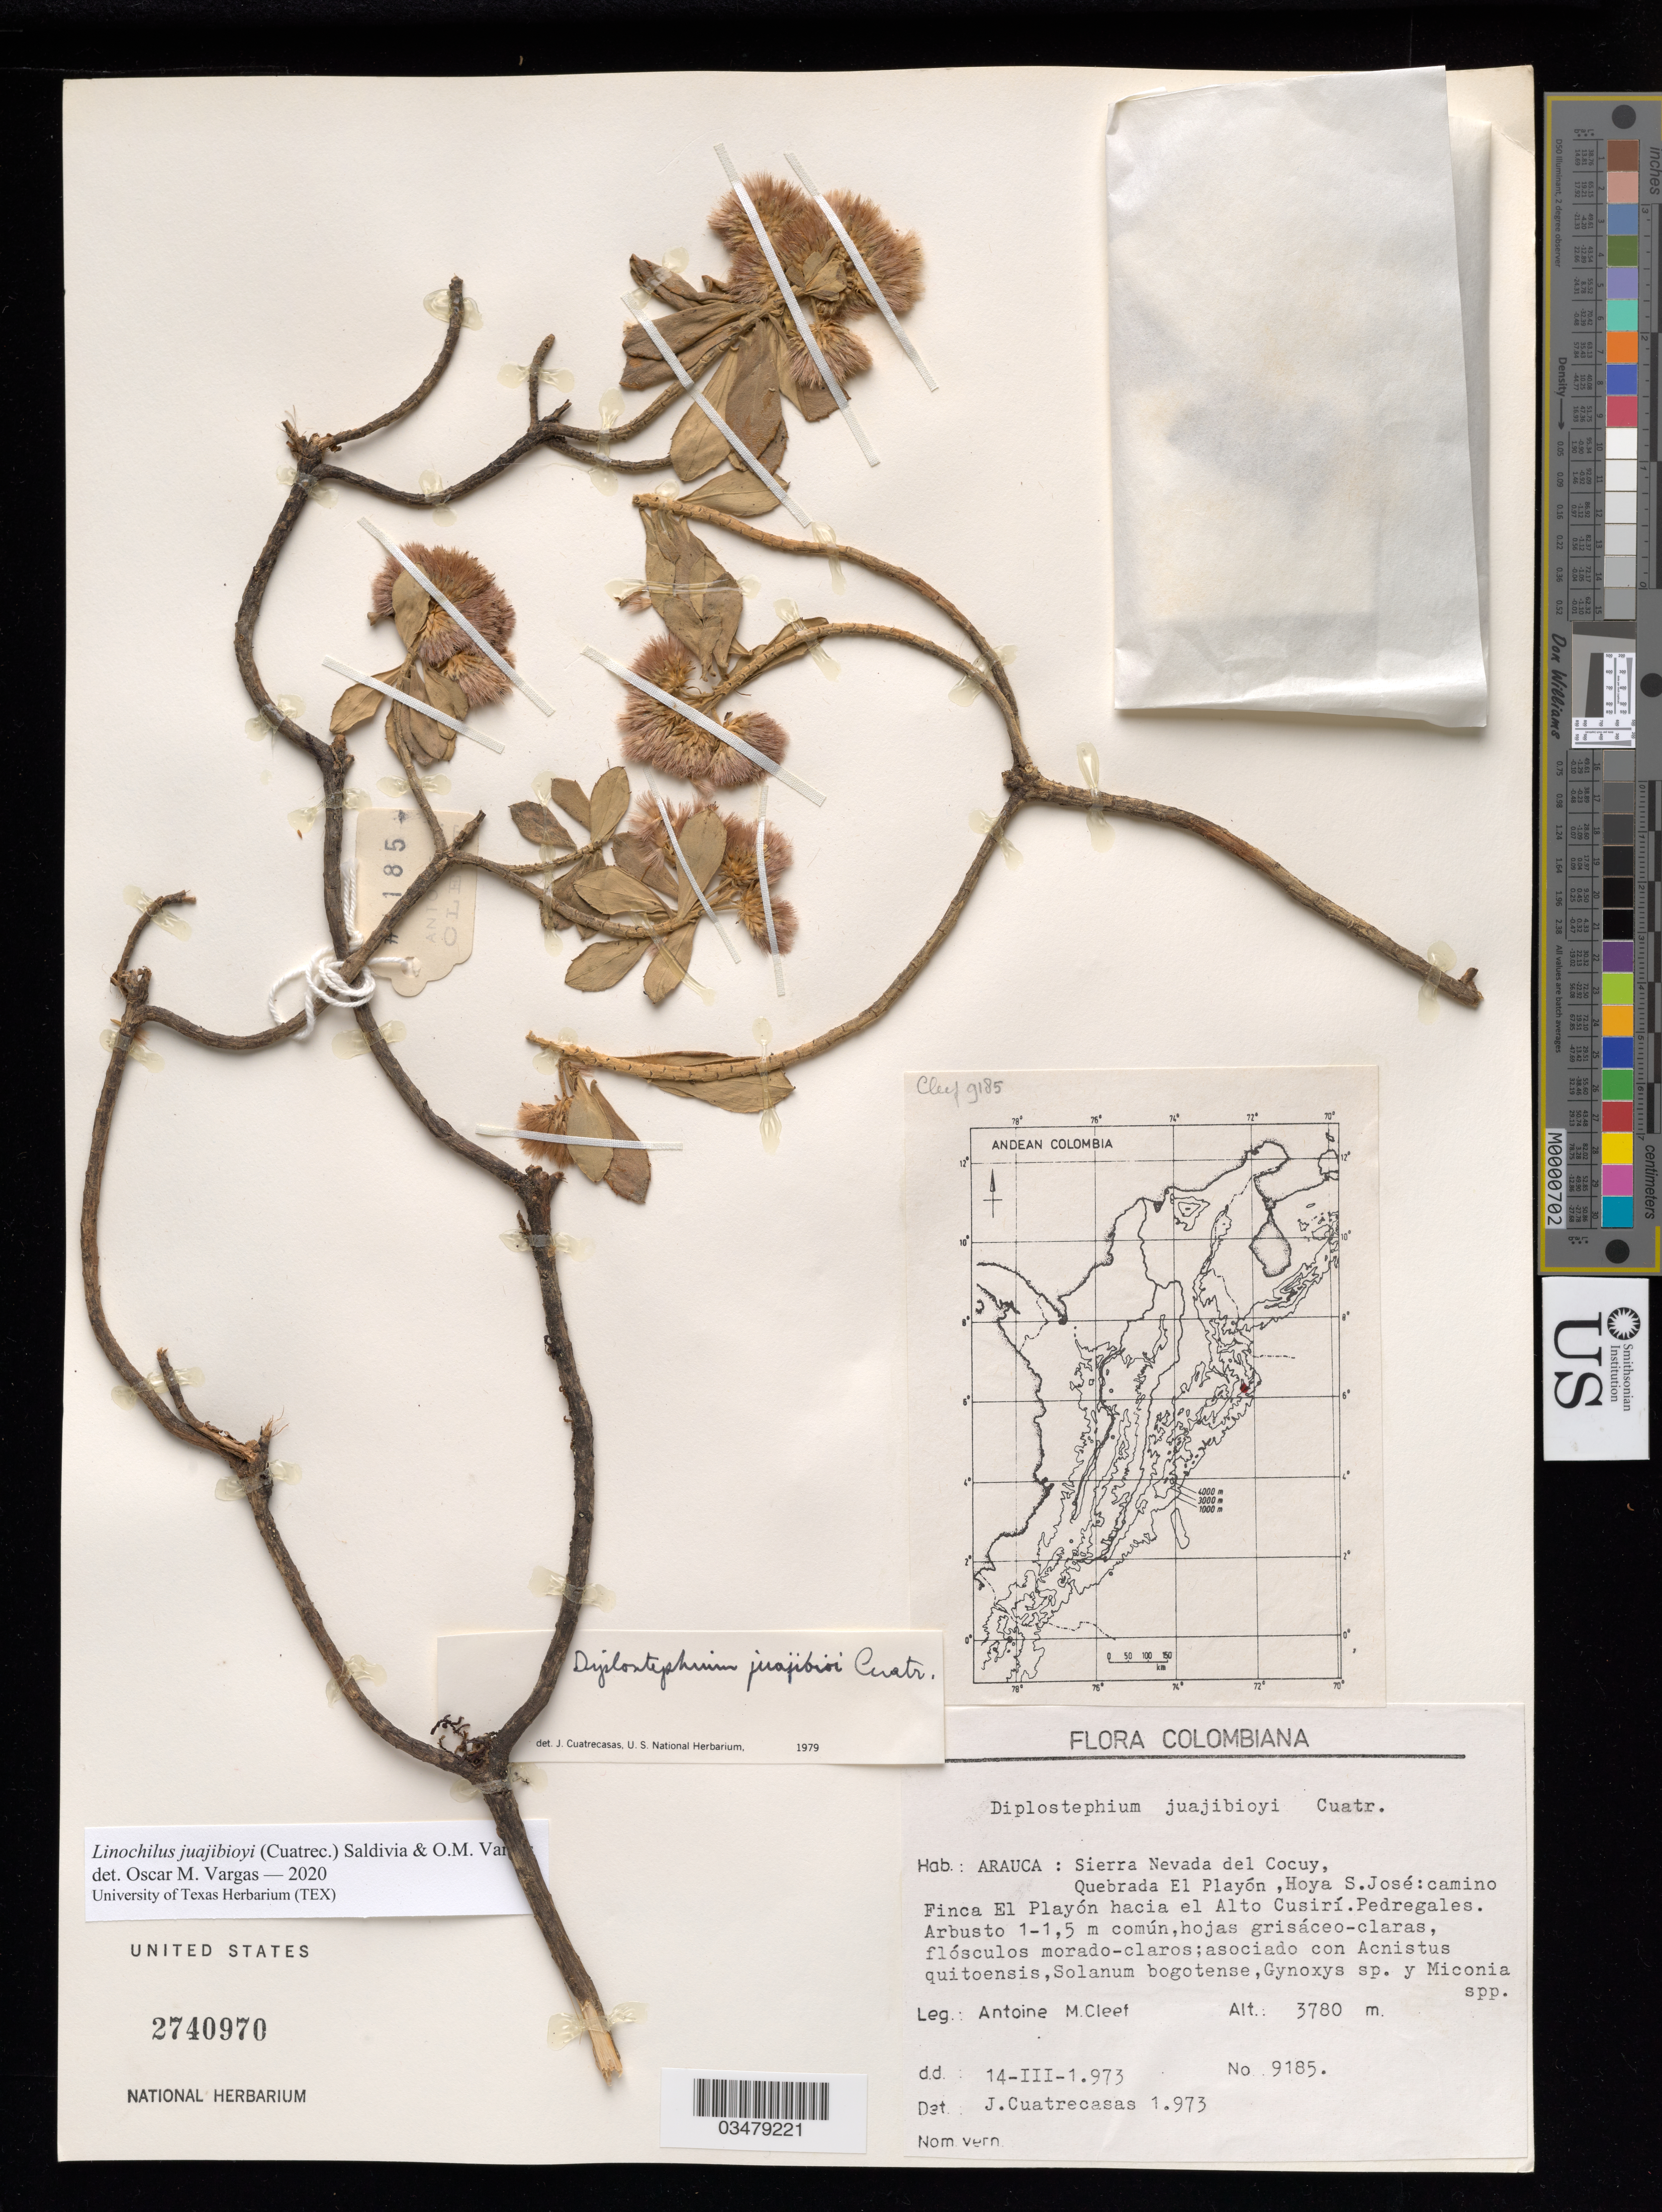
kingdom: Plantae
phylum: Tracheophyta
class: Magnoliopsida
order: Asterales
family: Asteraceae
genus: Linochilus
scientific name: Linochilus juajibioyi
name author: (Cuatrec.) Saldivia & O.M. Vargas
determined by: Vargas, Oscar M.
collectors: A. M. Cleef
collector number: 9185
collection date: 1973-03-14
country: Colombia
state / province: Arauca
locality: Sierra Nevada del Cocuy, Quebrada El Playon, hoya S. JoseL camino Finca El Playon-Alto de Cumiri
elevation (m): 4000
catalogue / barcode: US 2740970